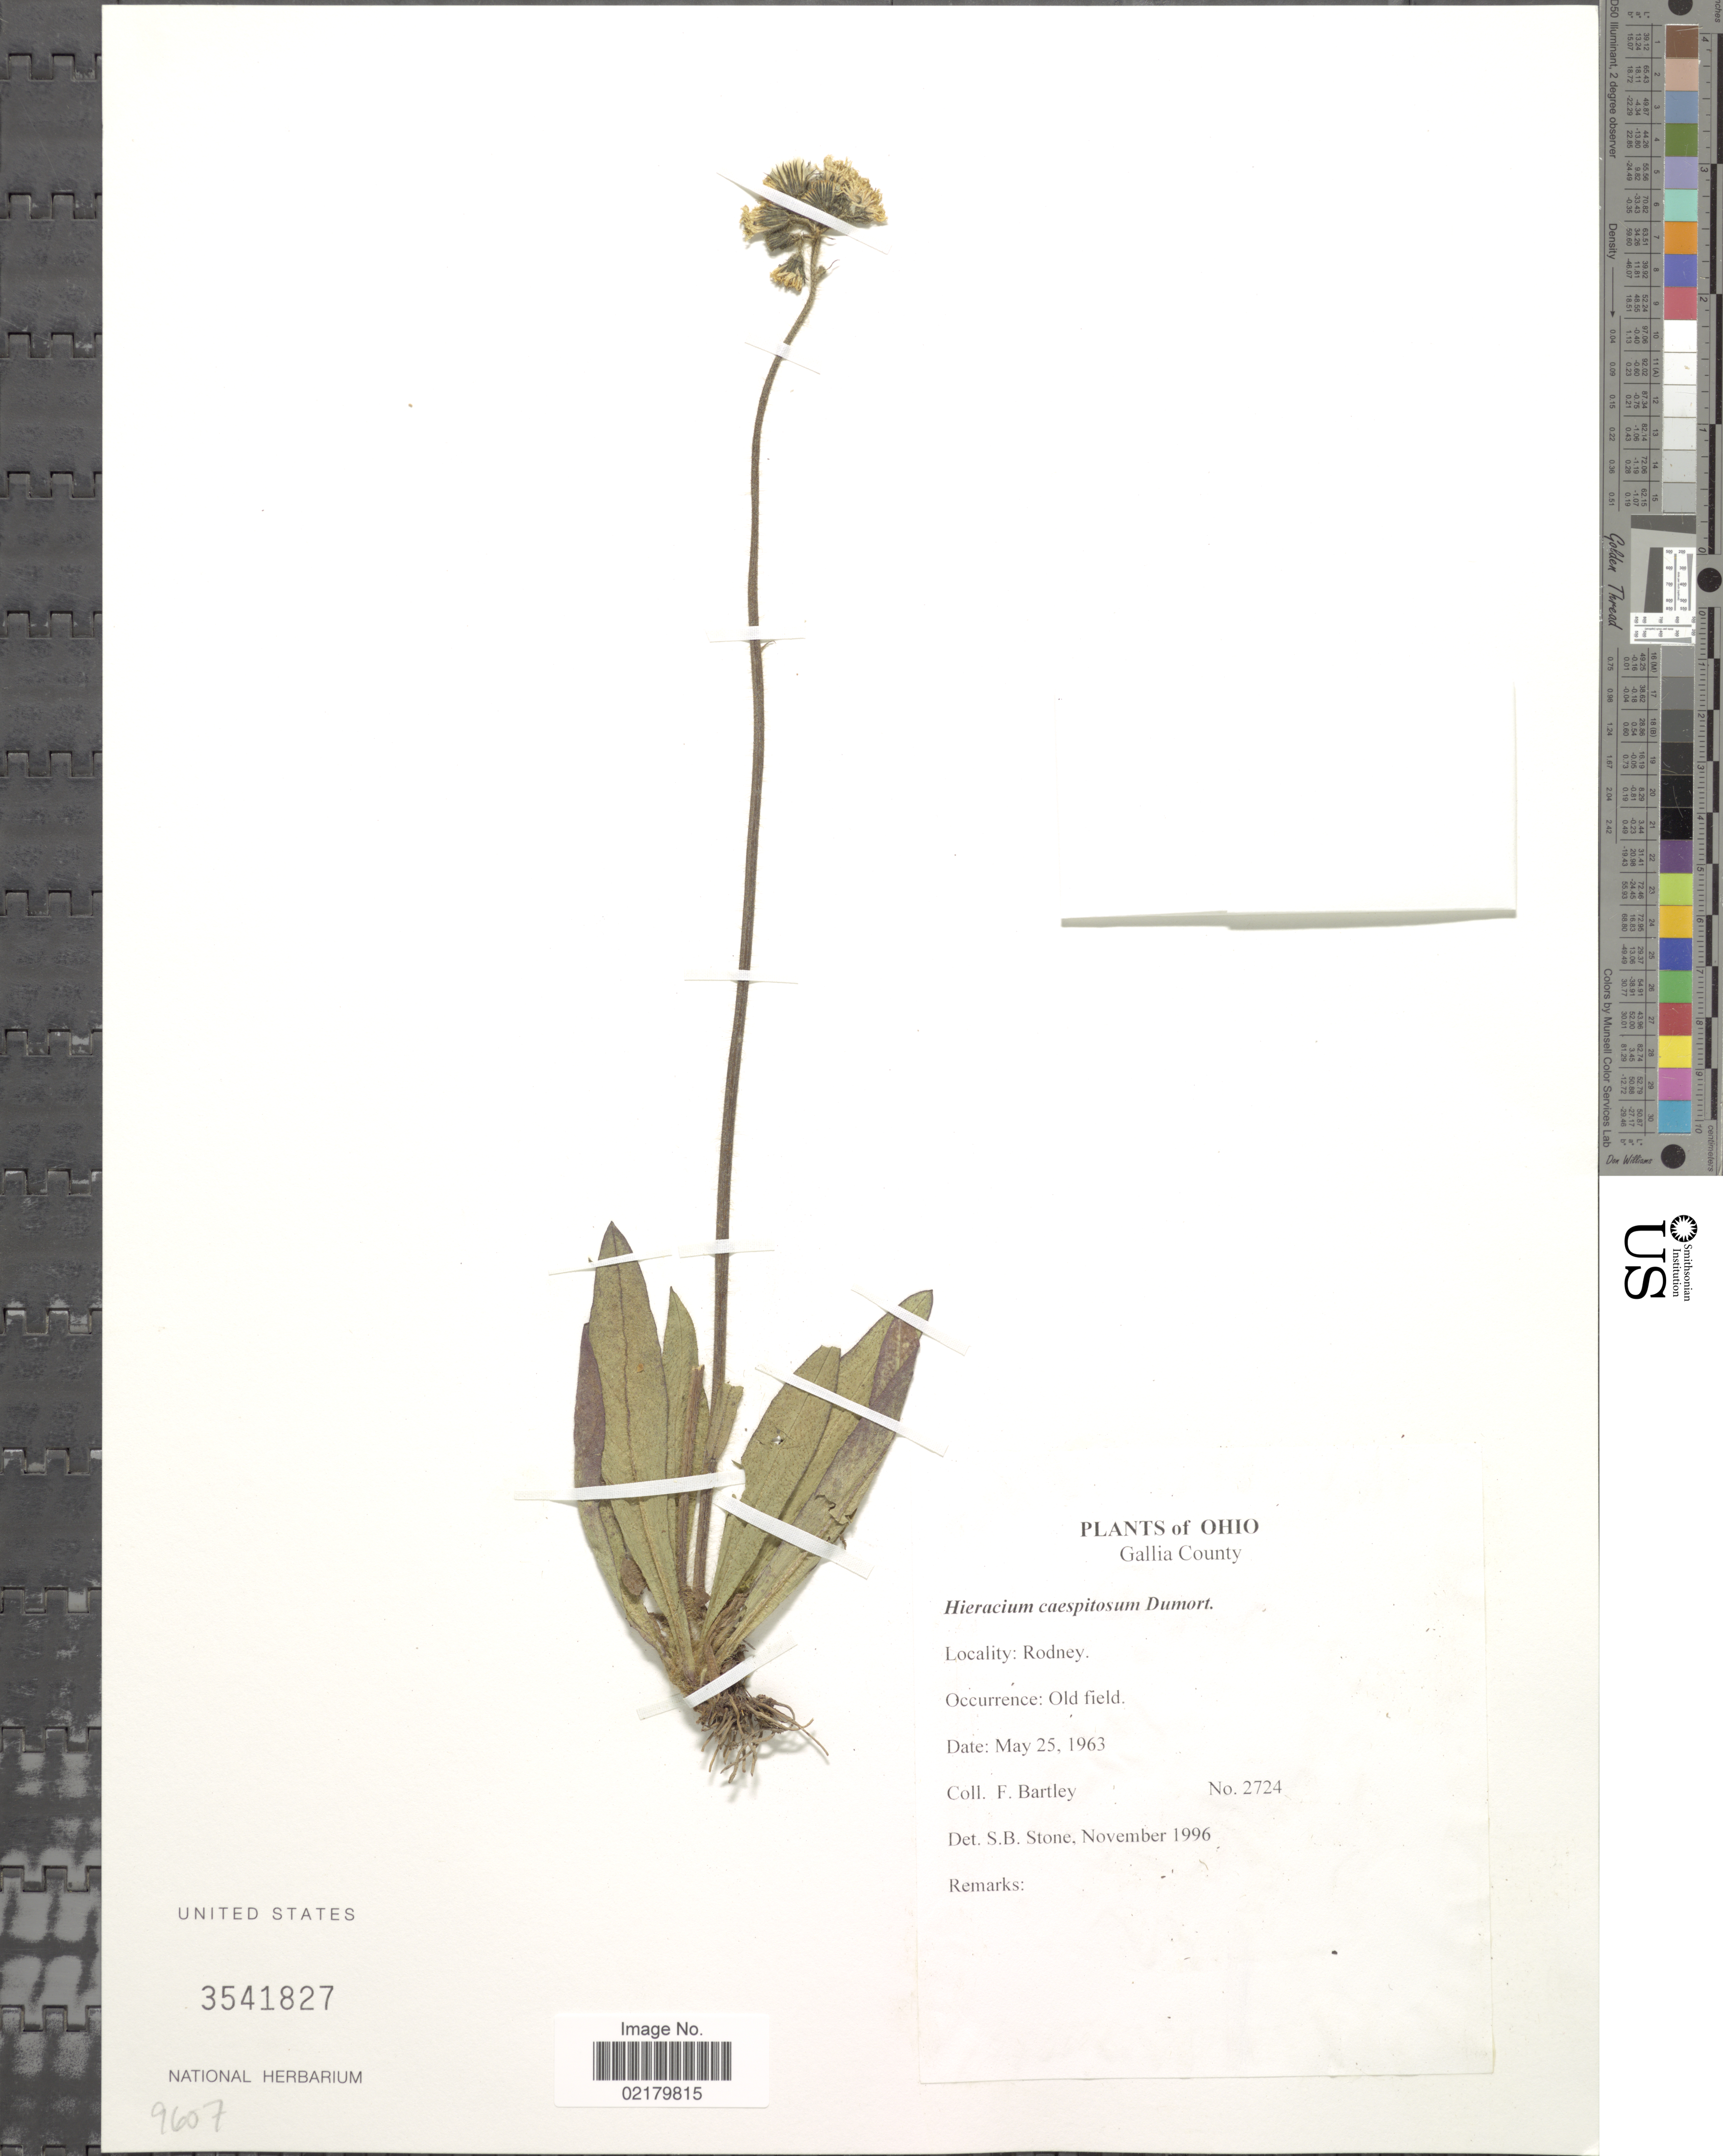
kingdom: Plantae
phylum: Tracheophyta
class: Magnoliopsida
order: Asterales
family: Asteraceae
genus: Pilosella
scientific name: Pilosella caespitosa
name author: (Dumort.) P. D. Sell & C. West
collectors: F. Bartley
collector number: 2724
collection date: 1963-05-25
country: United States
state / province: Ohio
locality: Gallia County, Rodney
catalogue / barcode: US 3541827